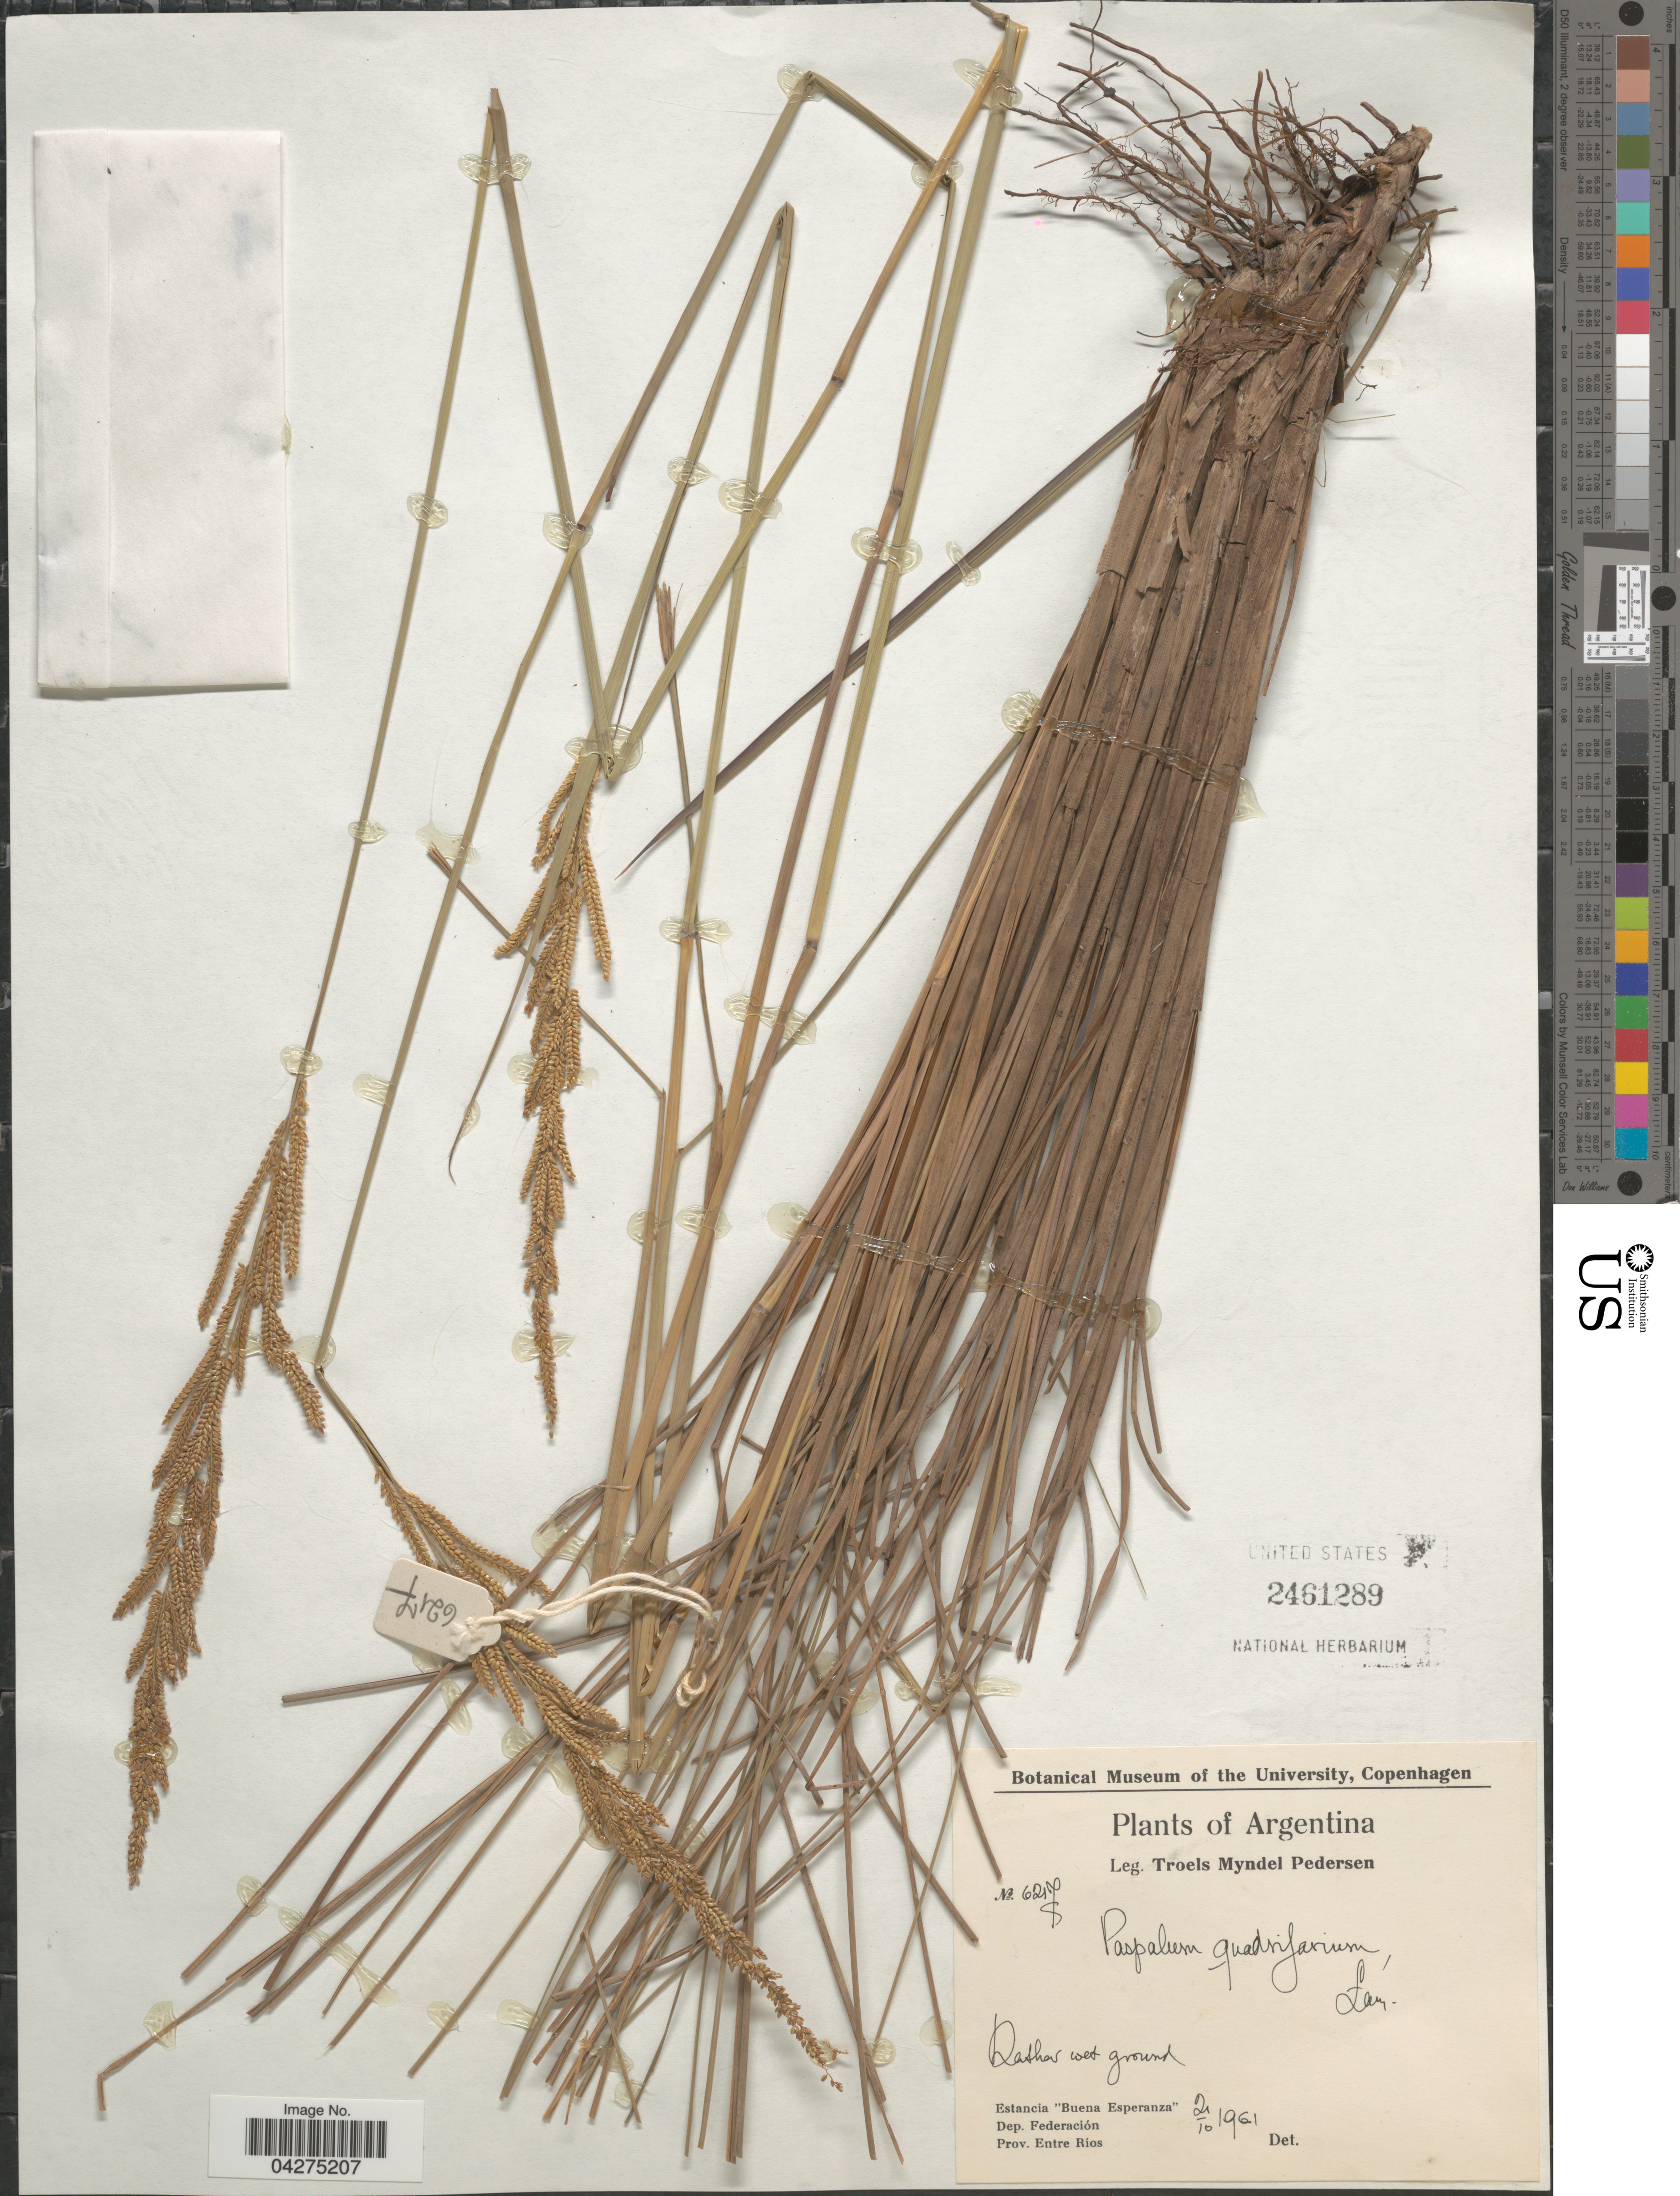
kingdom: Plantae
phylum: Tracheophyta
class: Liliopsida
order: Poales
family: Poaceae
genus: Paspalum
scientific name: Paspalum quadrifarium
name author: Lam.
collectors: T. Pederson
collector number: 6217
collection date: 1961-10-21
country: Argentina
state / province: Entre Rios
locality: Estancia "Buena Esperanza". Dep. Federación.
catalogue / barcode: US 2461289